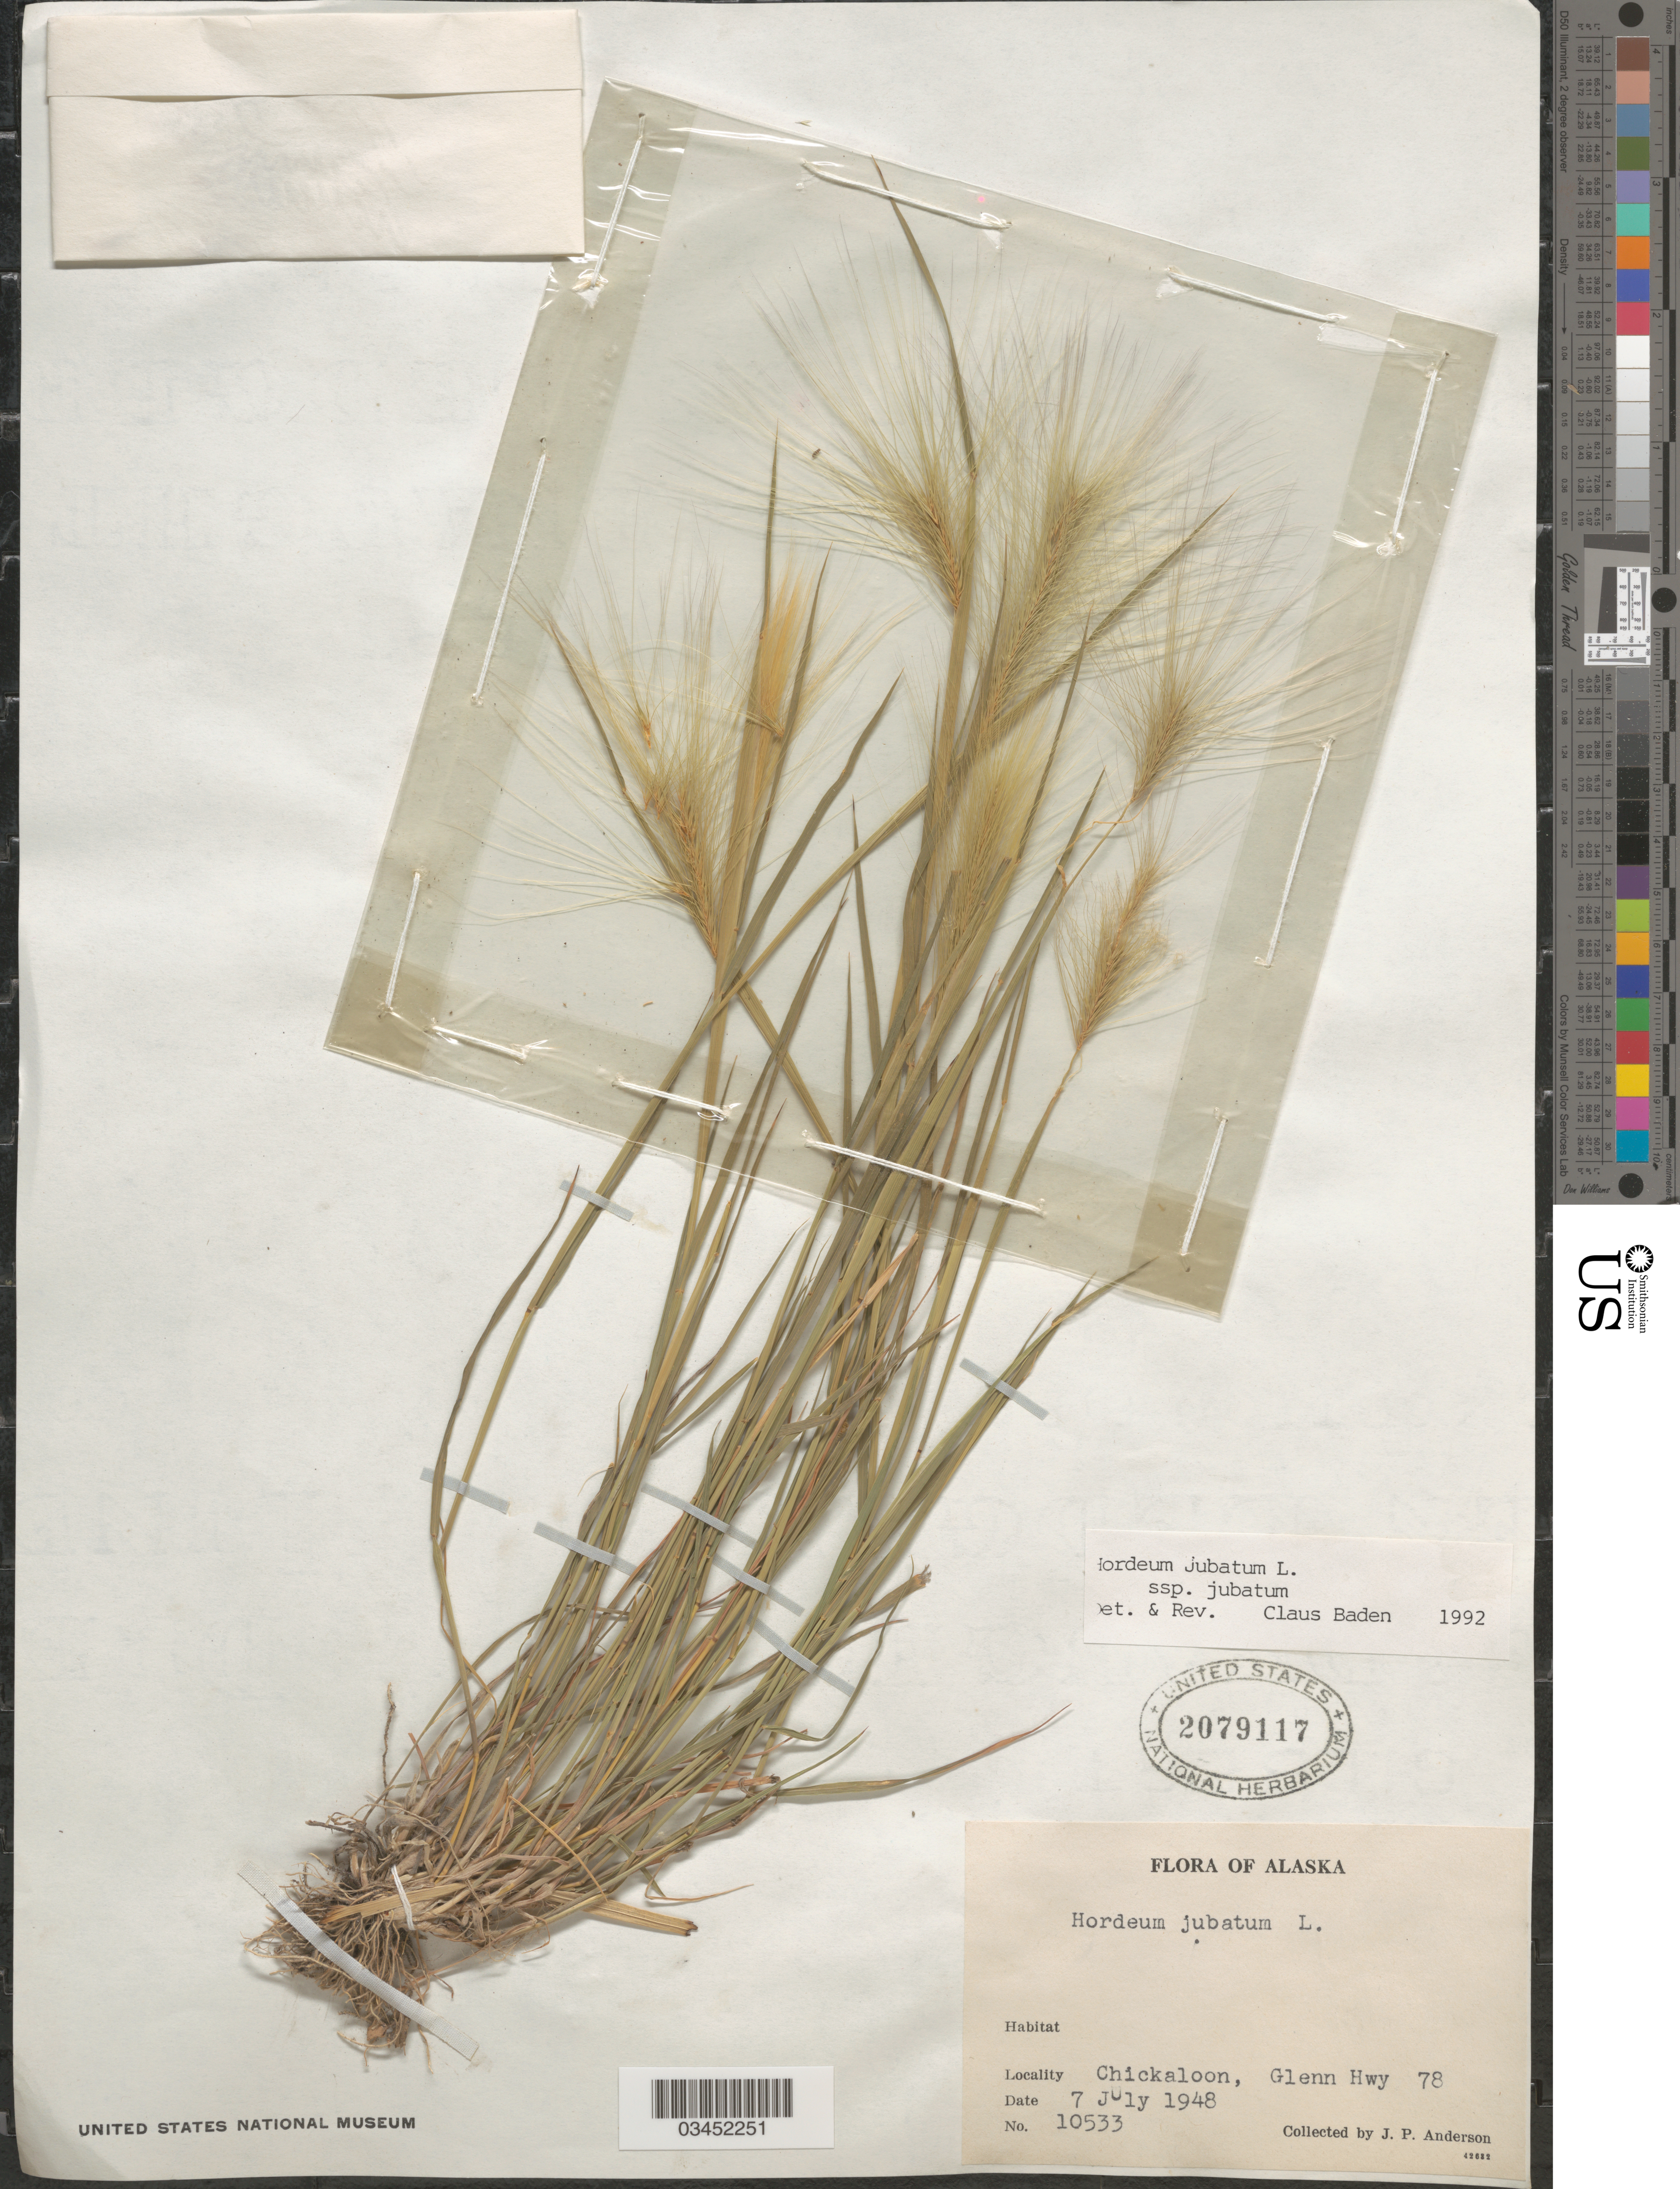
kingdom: Plantae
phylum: Tracheophyta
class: Liliopsida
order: Poales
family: Poaceae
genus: Hordeum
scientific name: Hordeum jubatum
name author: L.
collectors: J. P. Anderson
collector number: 10533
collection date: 1948-07-07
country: United States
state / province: Alaska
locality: Chickaloon, Glenn Hwy 78.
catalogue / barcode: US 2079117